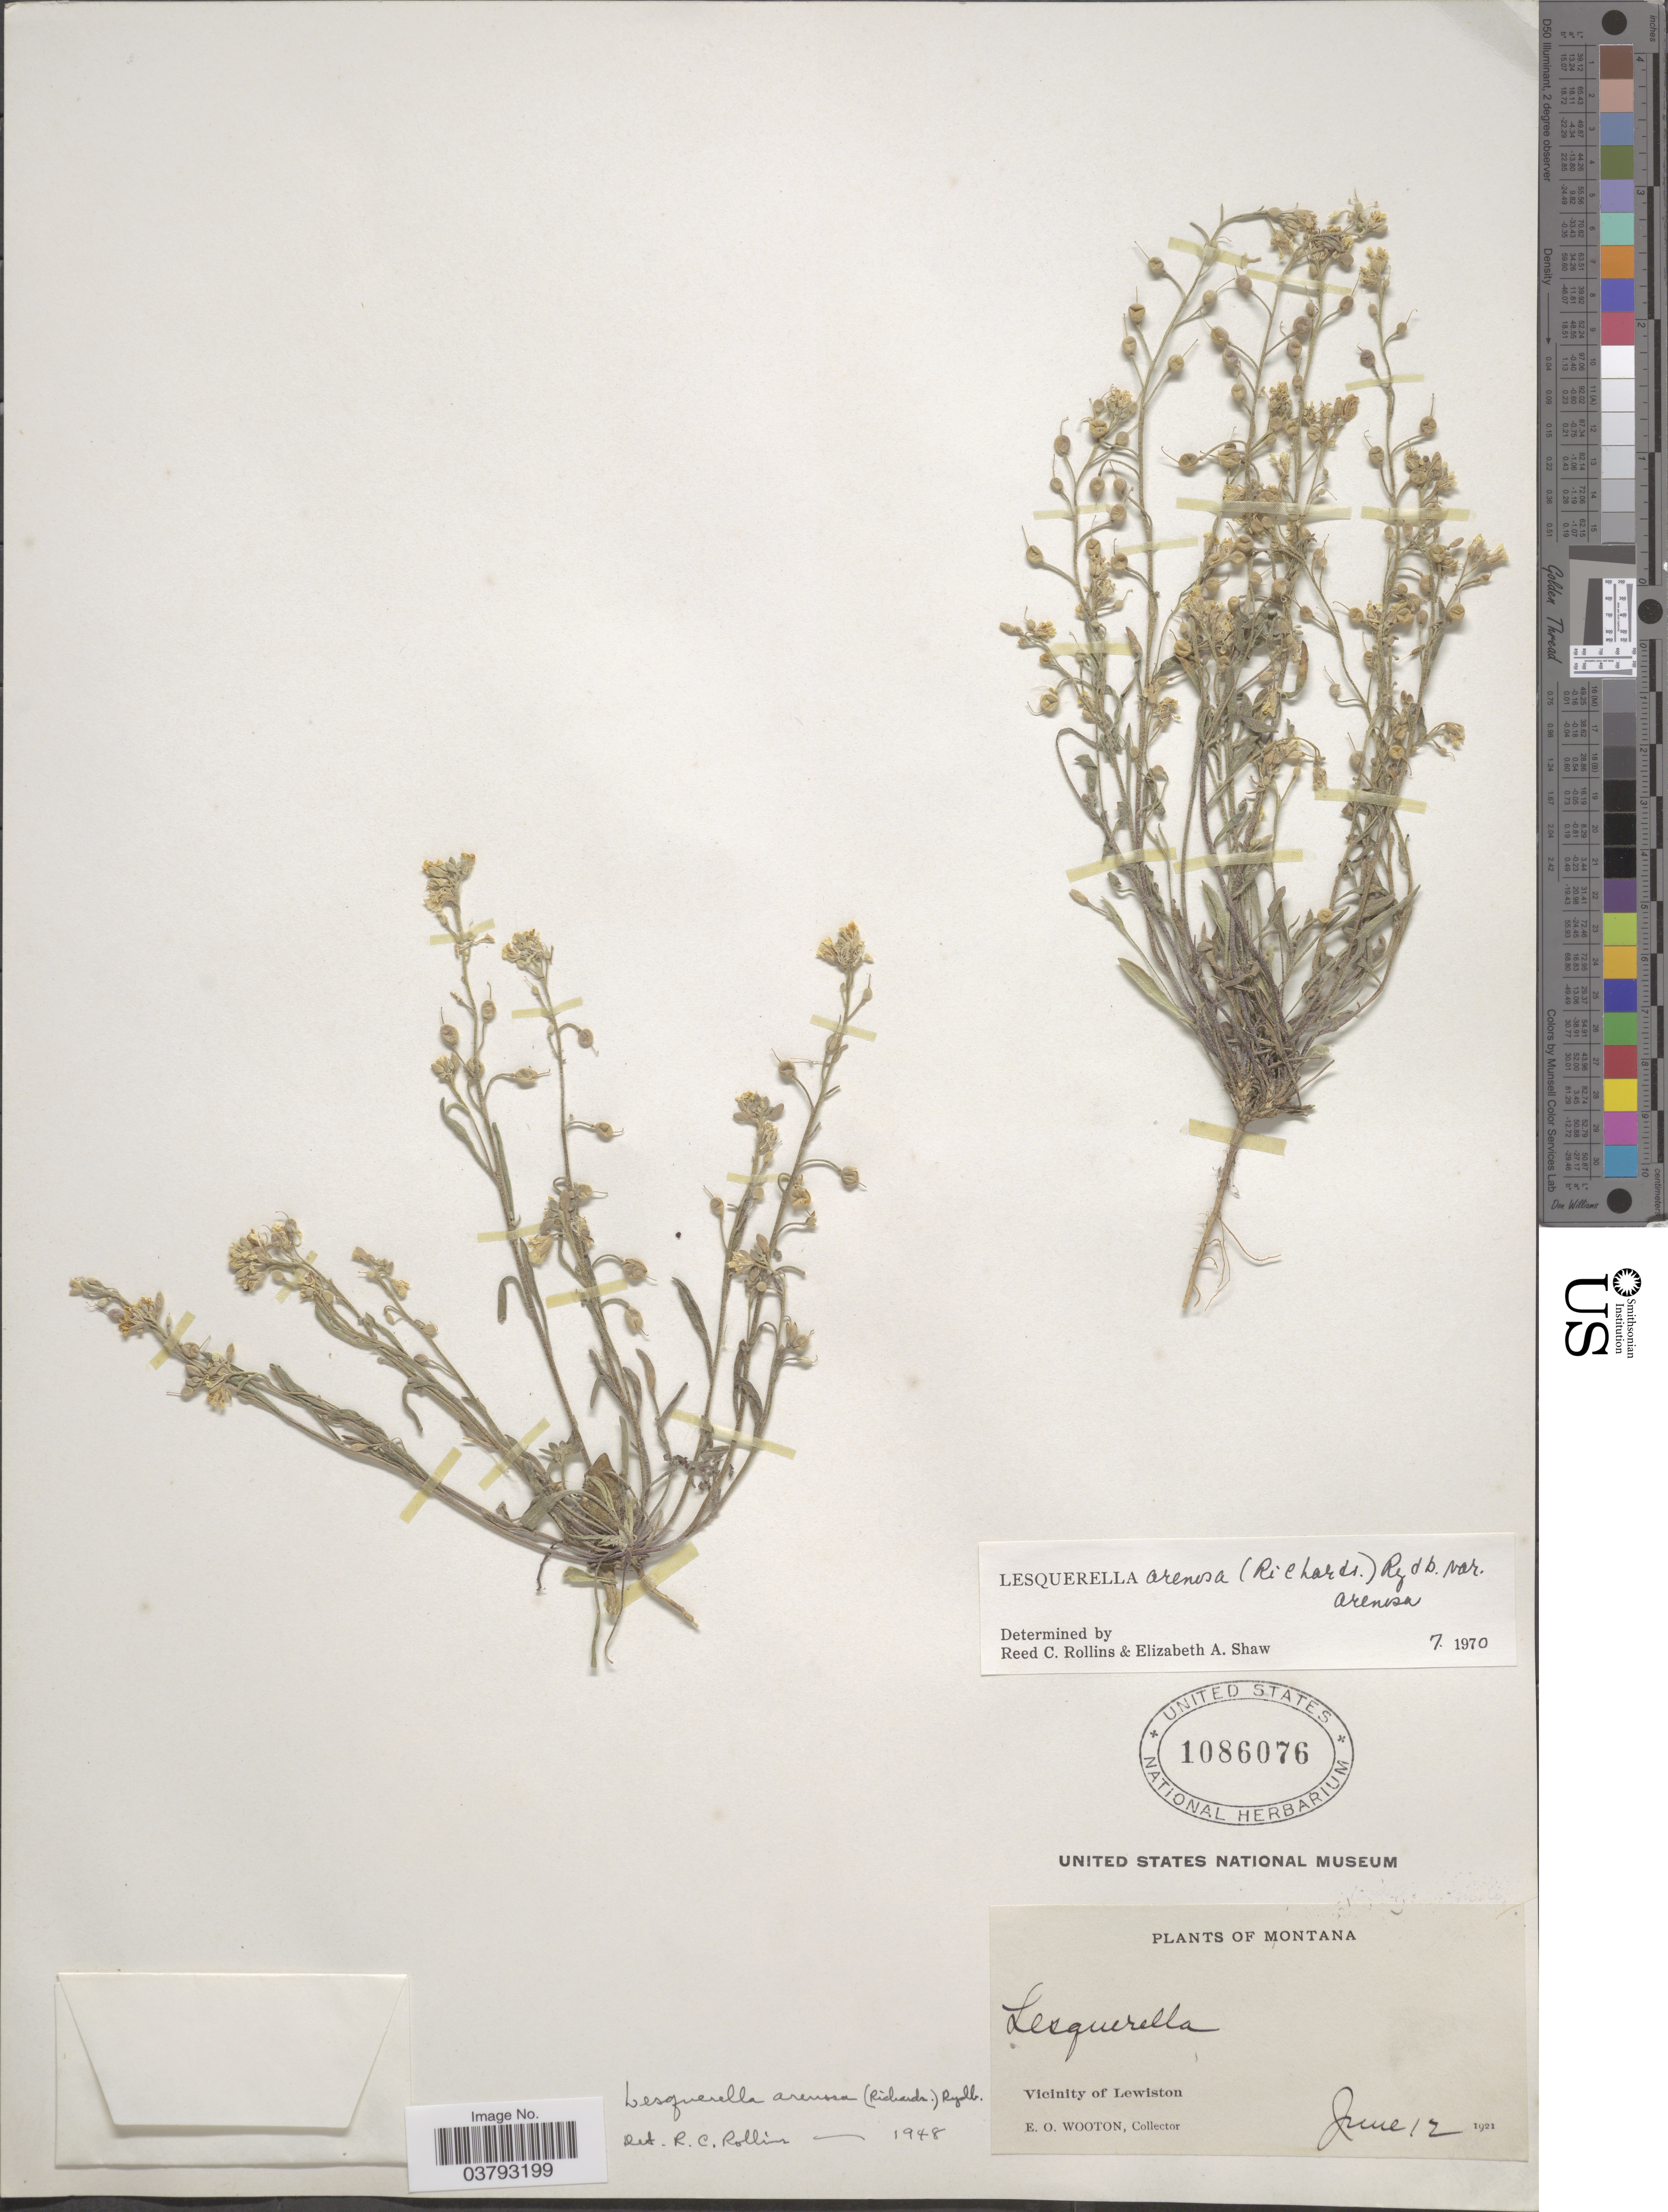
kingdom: Plantae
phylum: Tracheophyta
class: Magnoliopsida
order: Brassicales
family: Brassicaceae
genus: Lesquerella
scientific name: Lesquerella arenosa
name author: (Richardson) Rydb.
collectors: E. O. Wooton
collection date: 1921-06-12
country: United States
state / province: Montana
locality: Vicinity of Lewiston.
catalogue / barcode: US 1086076